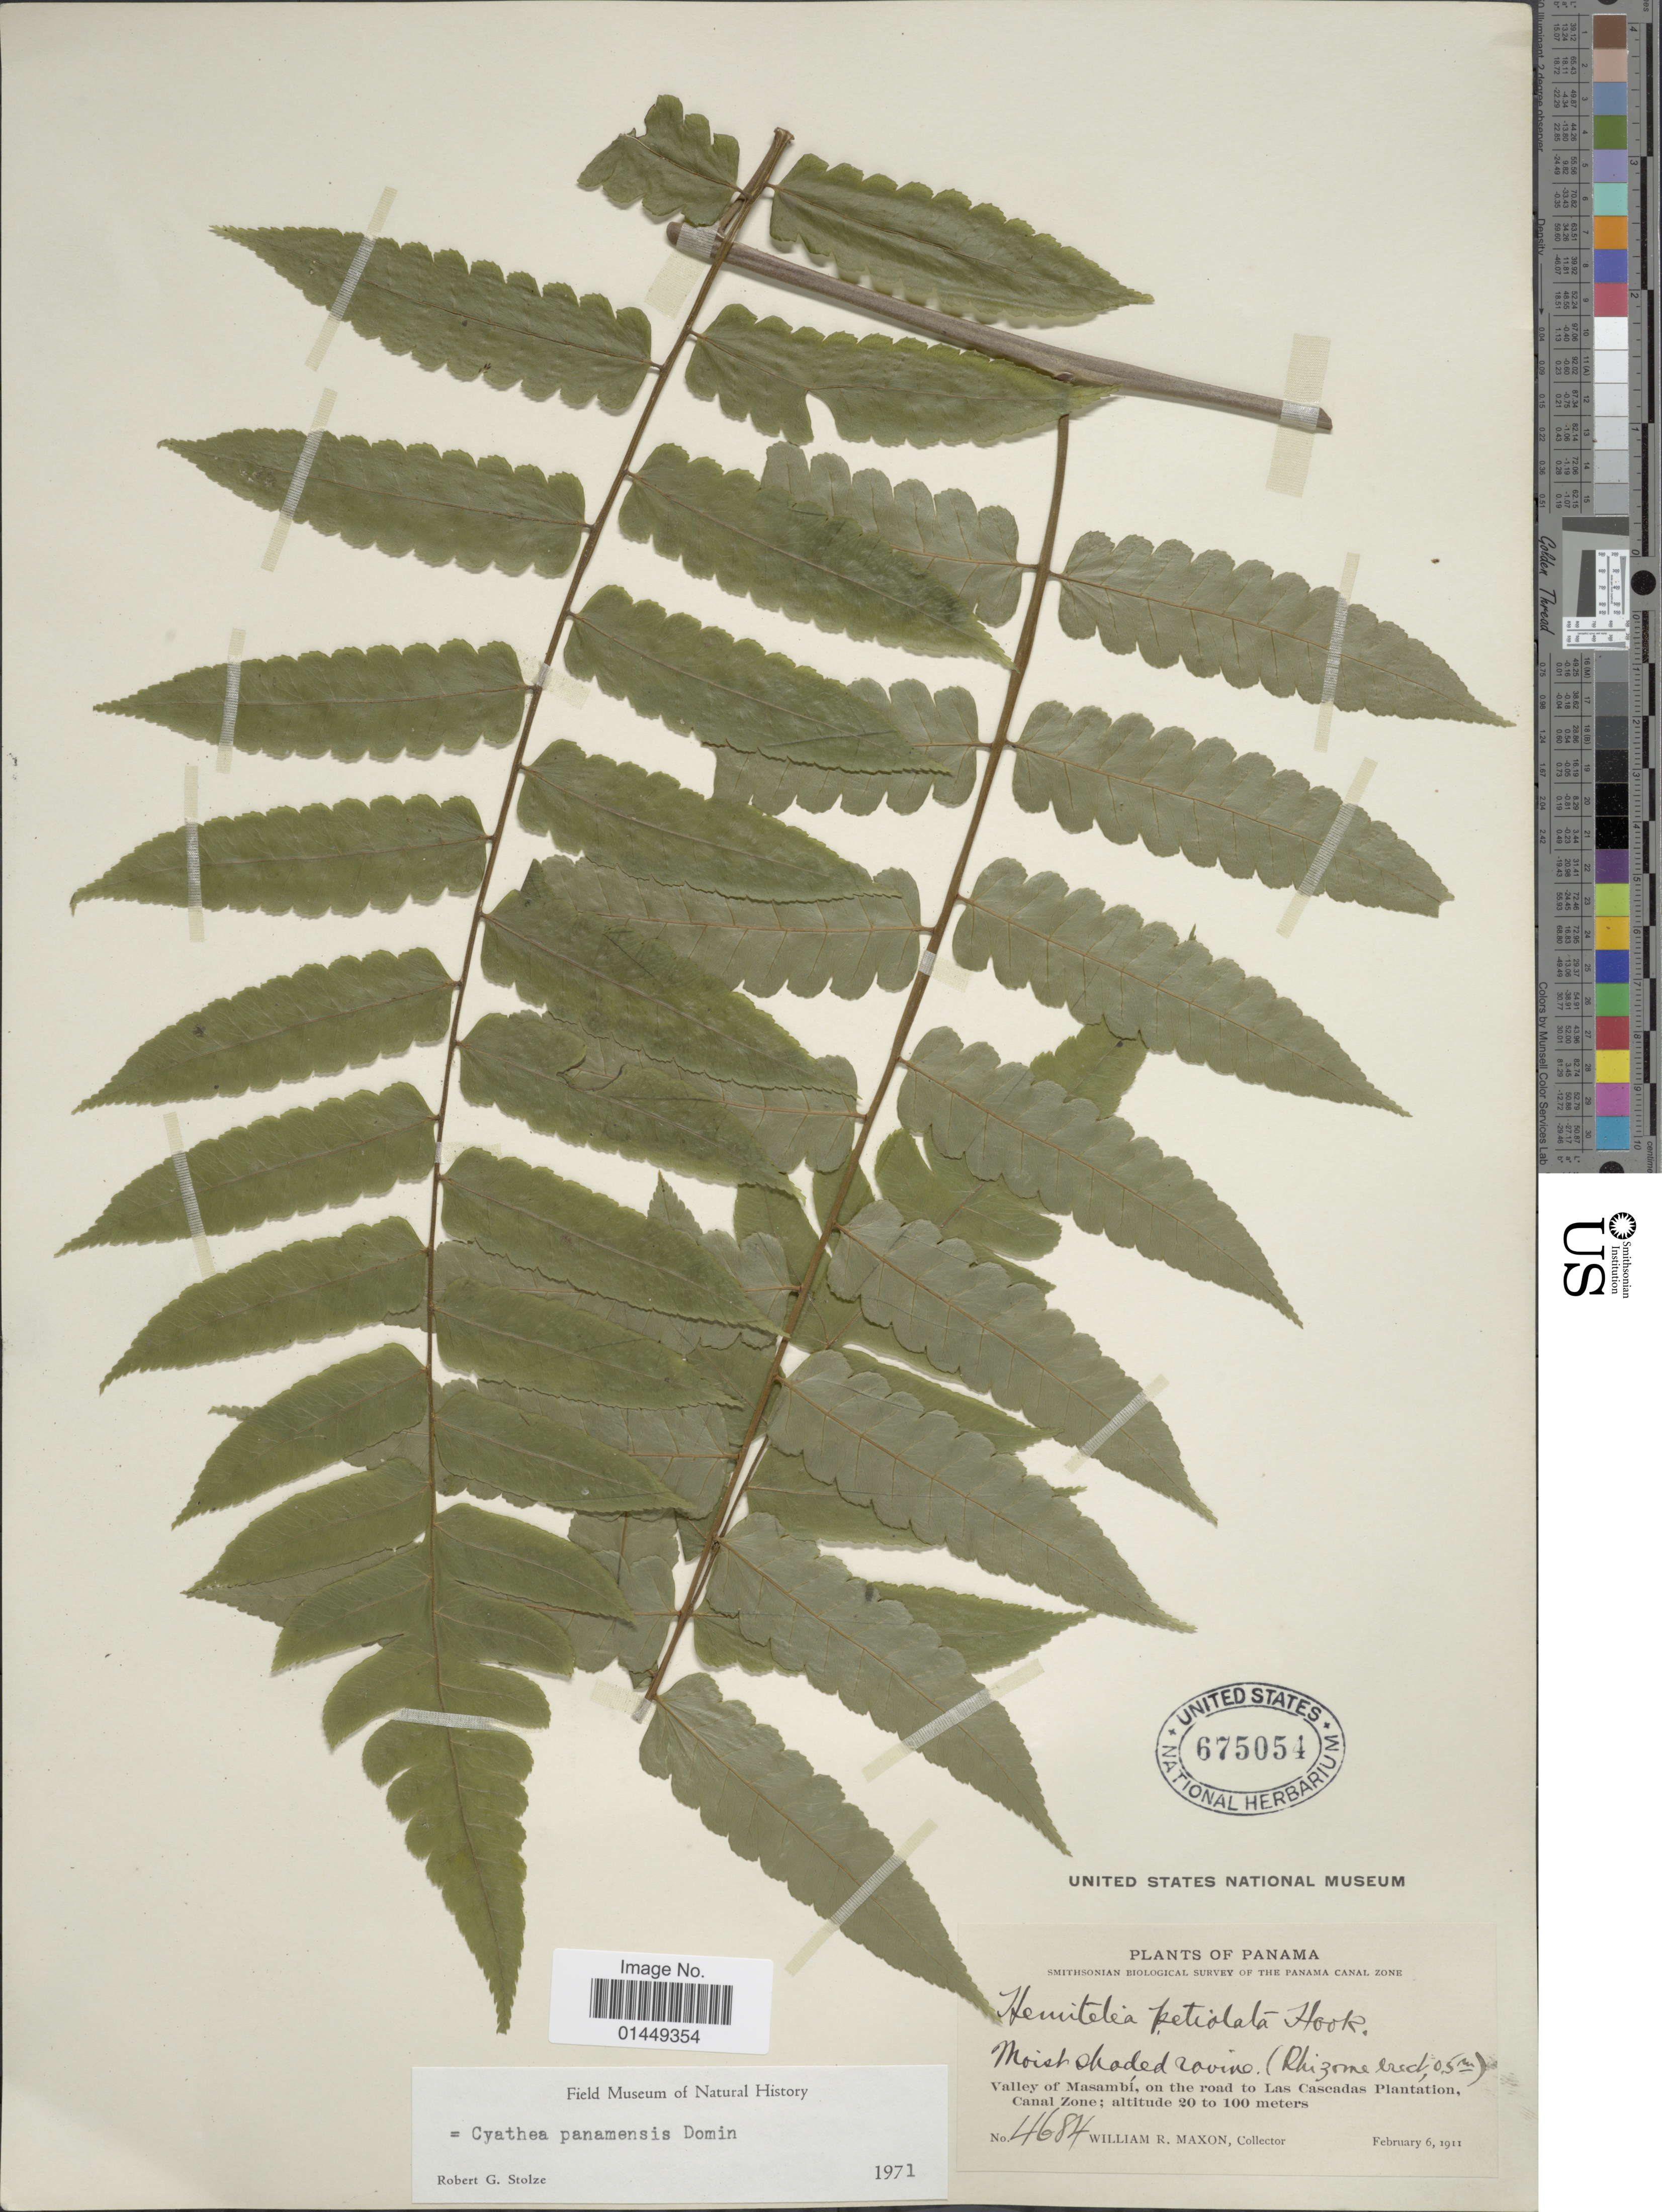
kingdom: Plantae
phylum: Tracheophyta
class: Polypodiopsida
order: Cyatheales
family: Cyatheaceae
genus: Cyathea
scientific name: Cyathea petiolata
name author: (Hook.) R.M. Tryon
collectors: W. R. Maxon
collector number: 4684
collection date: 1911-02-06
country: Panama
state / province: Colón / Panamá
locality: Valley of Masambí, on the road to Las Cascadas Plantation, Canal Zone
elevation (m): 20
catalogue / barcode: US 675054